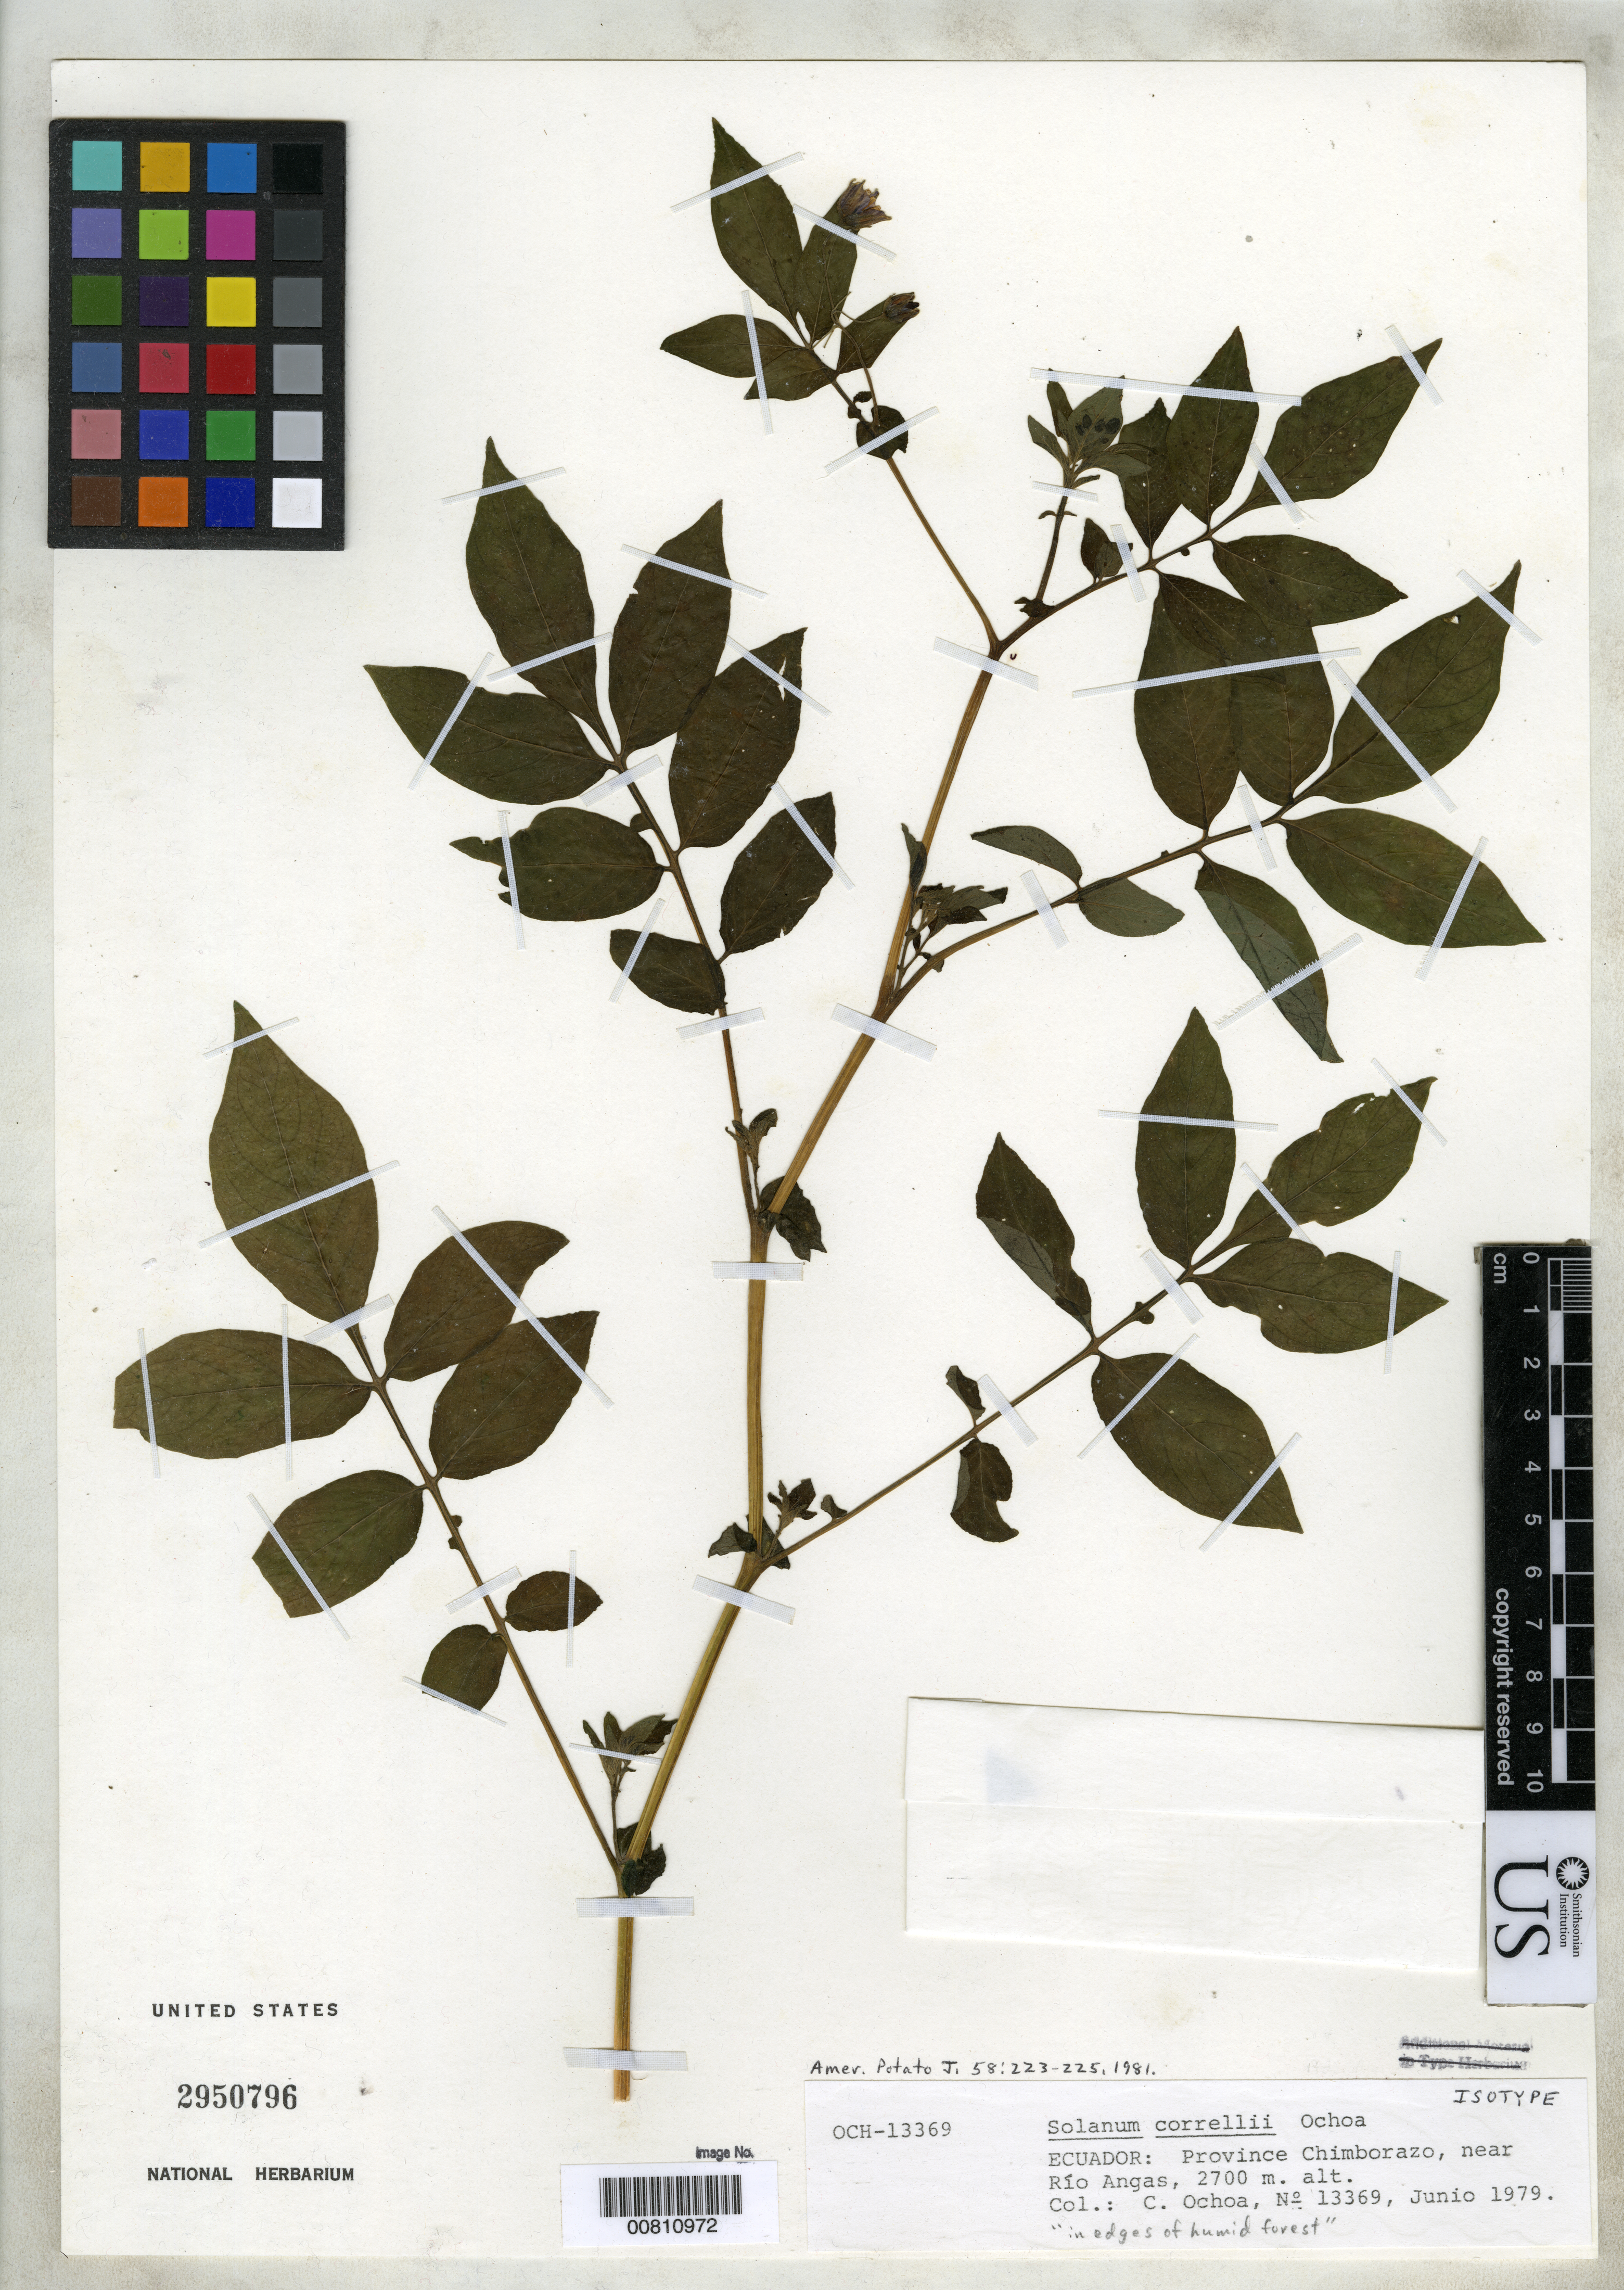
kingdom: Plantae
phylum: Tracheophyta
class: Magnoliopsida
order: Solanales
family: Solanaceae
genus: Solanum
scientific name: Solanum correllii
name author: Ochoa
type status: Isotype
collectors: C. M. Ochoa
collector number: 13369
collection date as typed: Jun 1979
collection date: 1979-06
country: Ecuador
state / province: Chimborazo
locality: Near Rio Angas.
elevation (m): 2700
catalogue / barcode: US 2950796